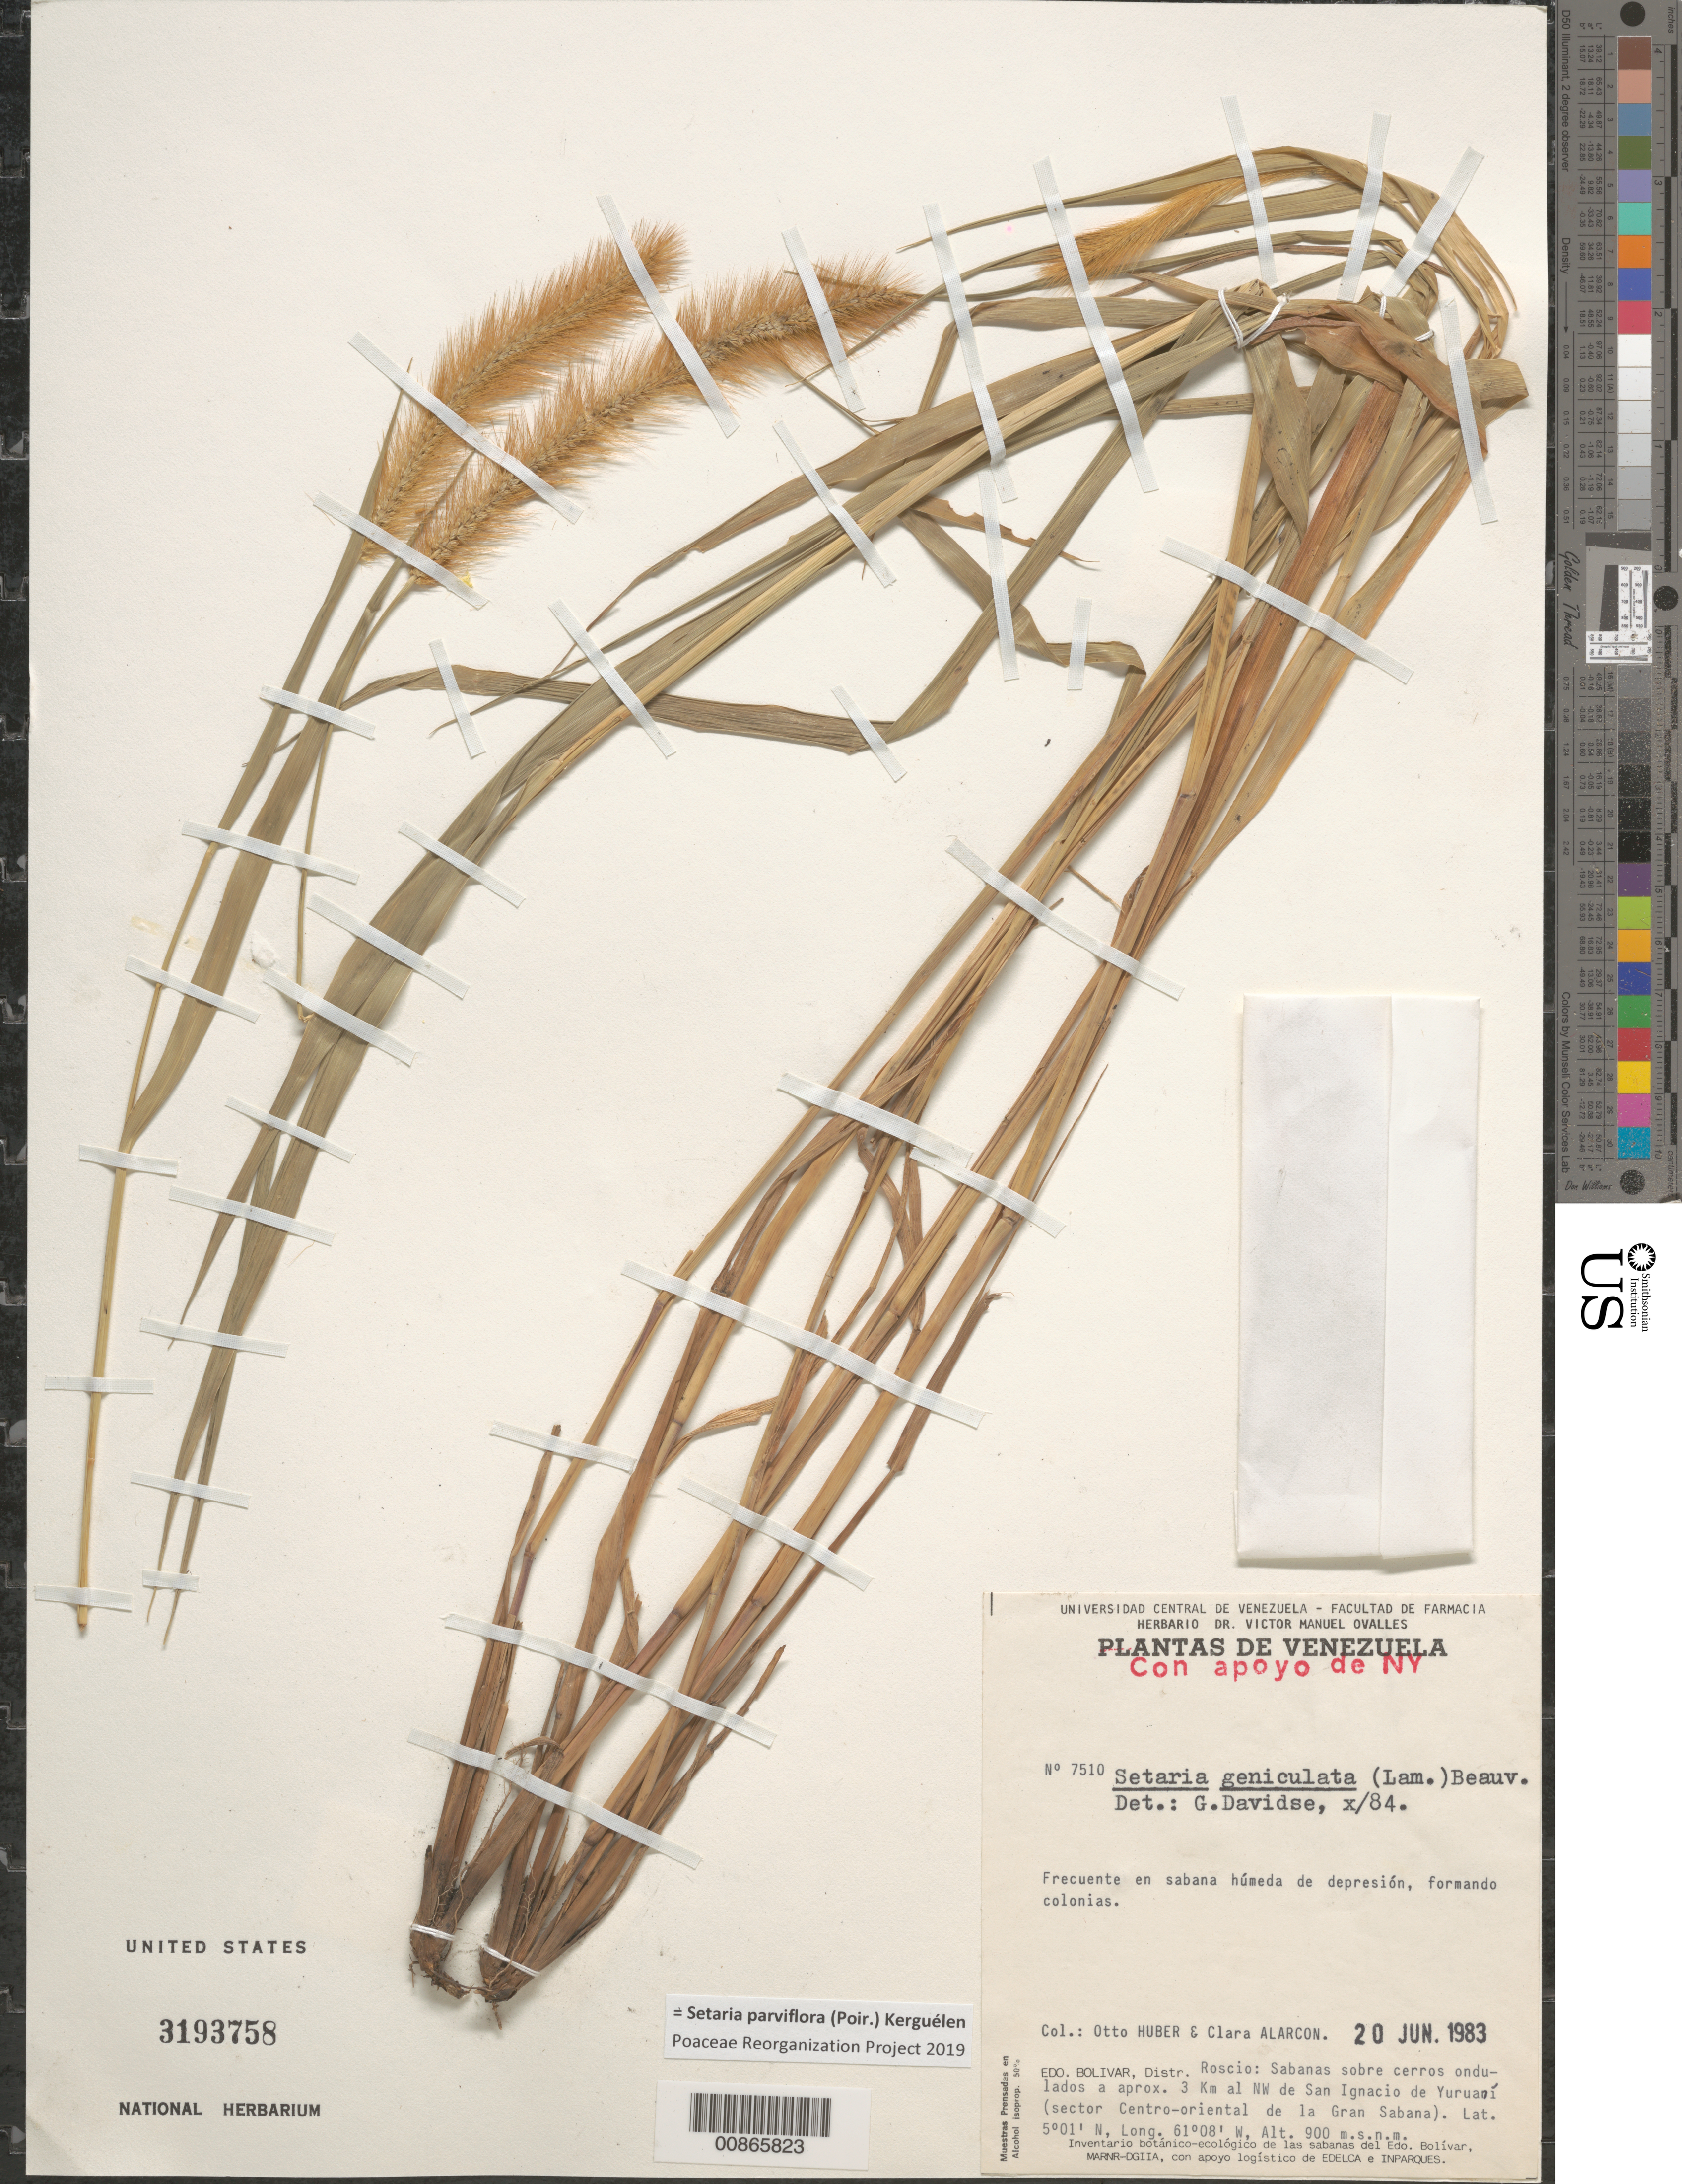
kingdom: Plantae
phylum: Tracheophyta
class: Liliopsida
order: Poales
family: Poaceae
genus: Setaria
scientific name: Setaria parviflora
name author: (Poir.) Kerguélen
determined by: Poaceae Reorganization Project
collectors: O. Huber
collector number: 7510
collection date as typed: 20-Jun-83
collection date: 1983-06-20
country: Venezuela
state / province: Bolívar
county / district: Roscio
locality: San Ignacio de Yuruaní, aprox. 3 km al SW (Sector Centro-oriental de la Gran Sabana)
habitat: Sabanas sobre cerros ondulados; en sabana húmeda de depresion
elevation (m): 900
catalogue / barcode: US 3193758